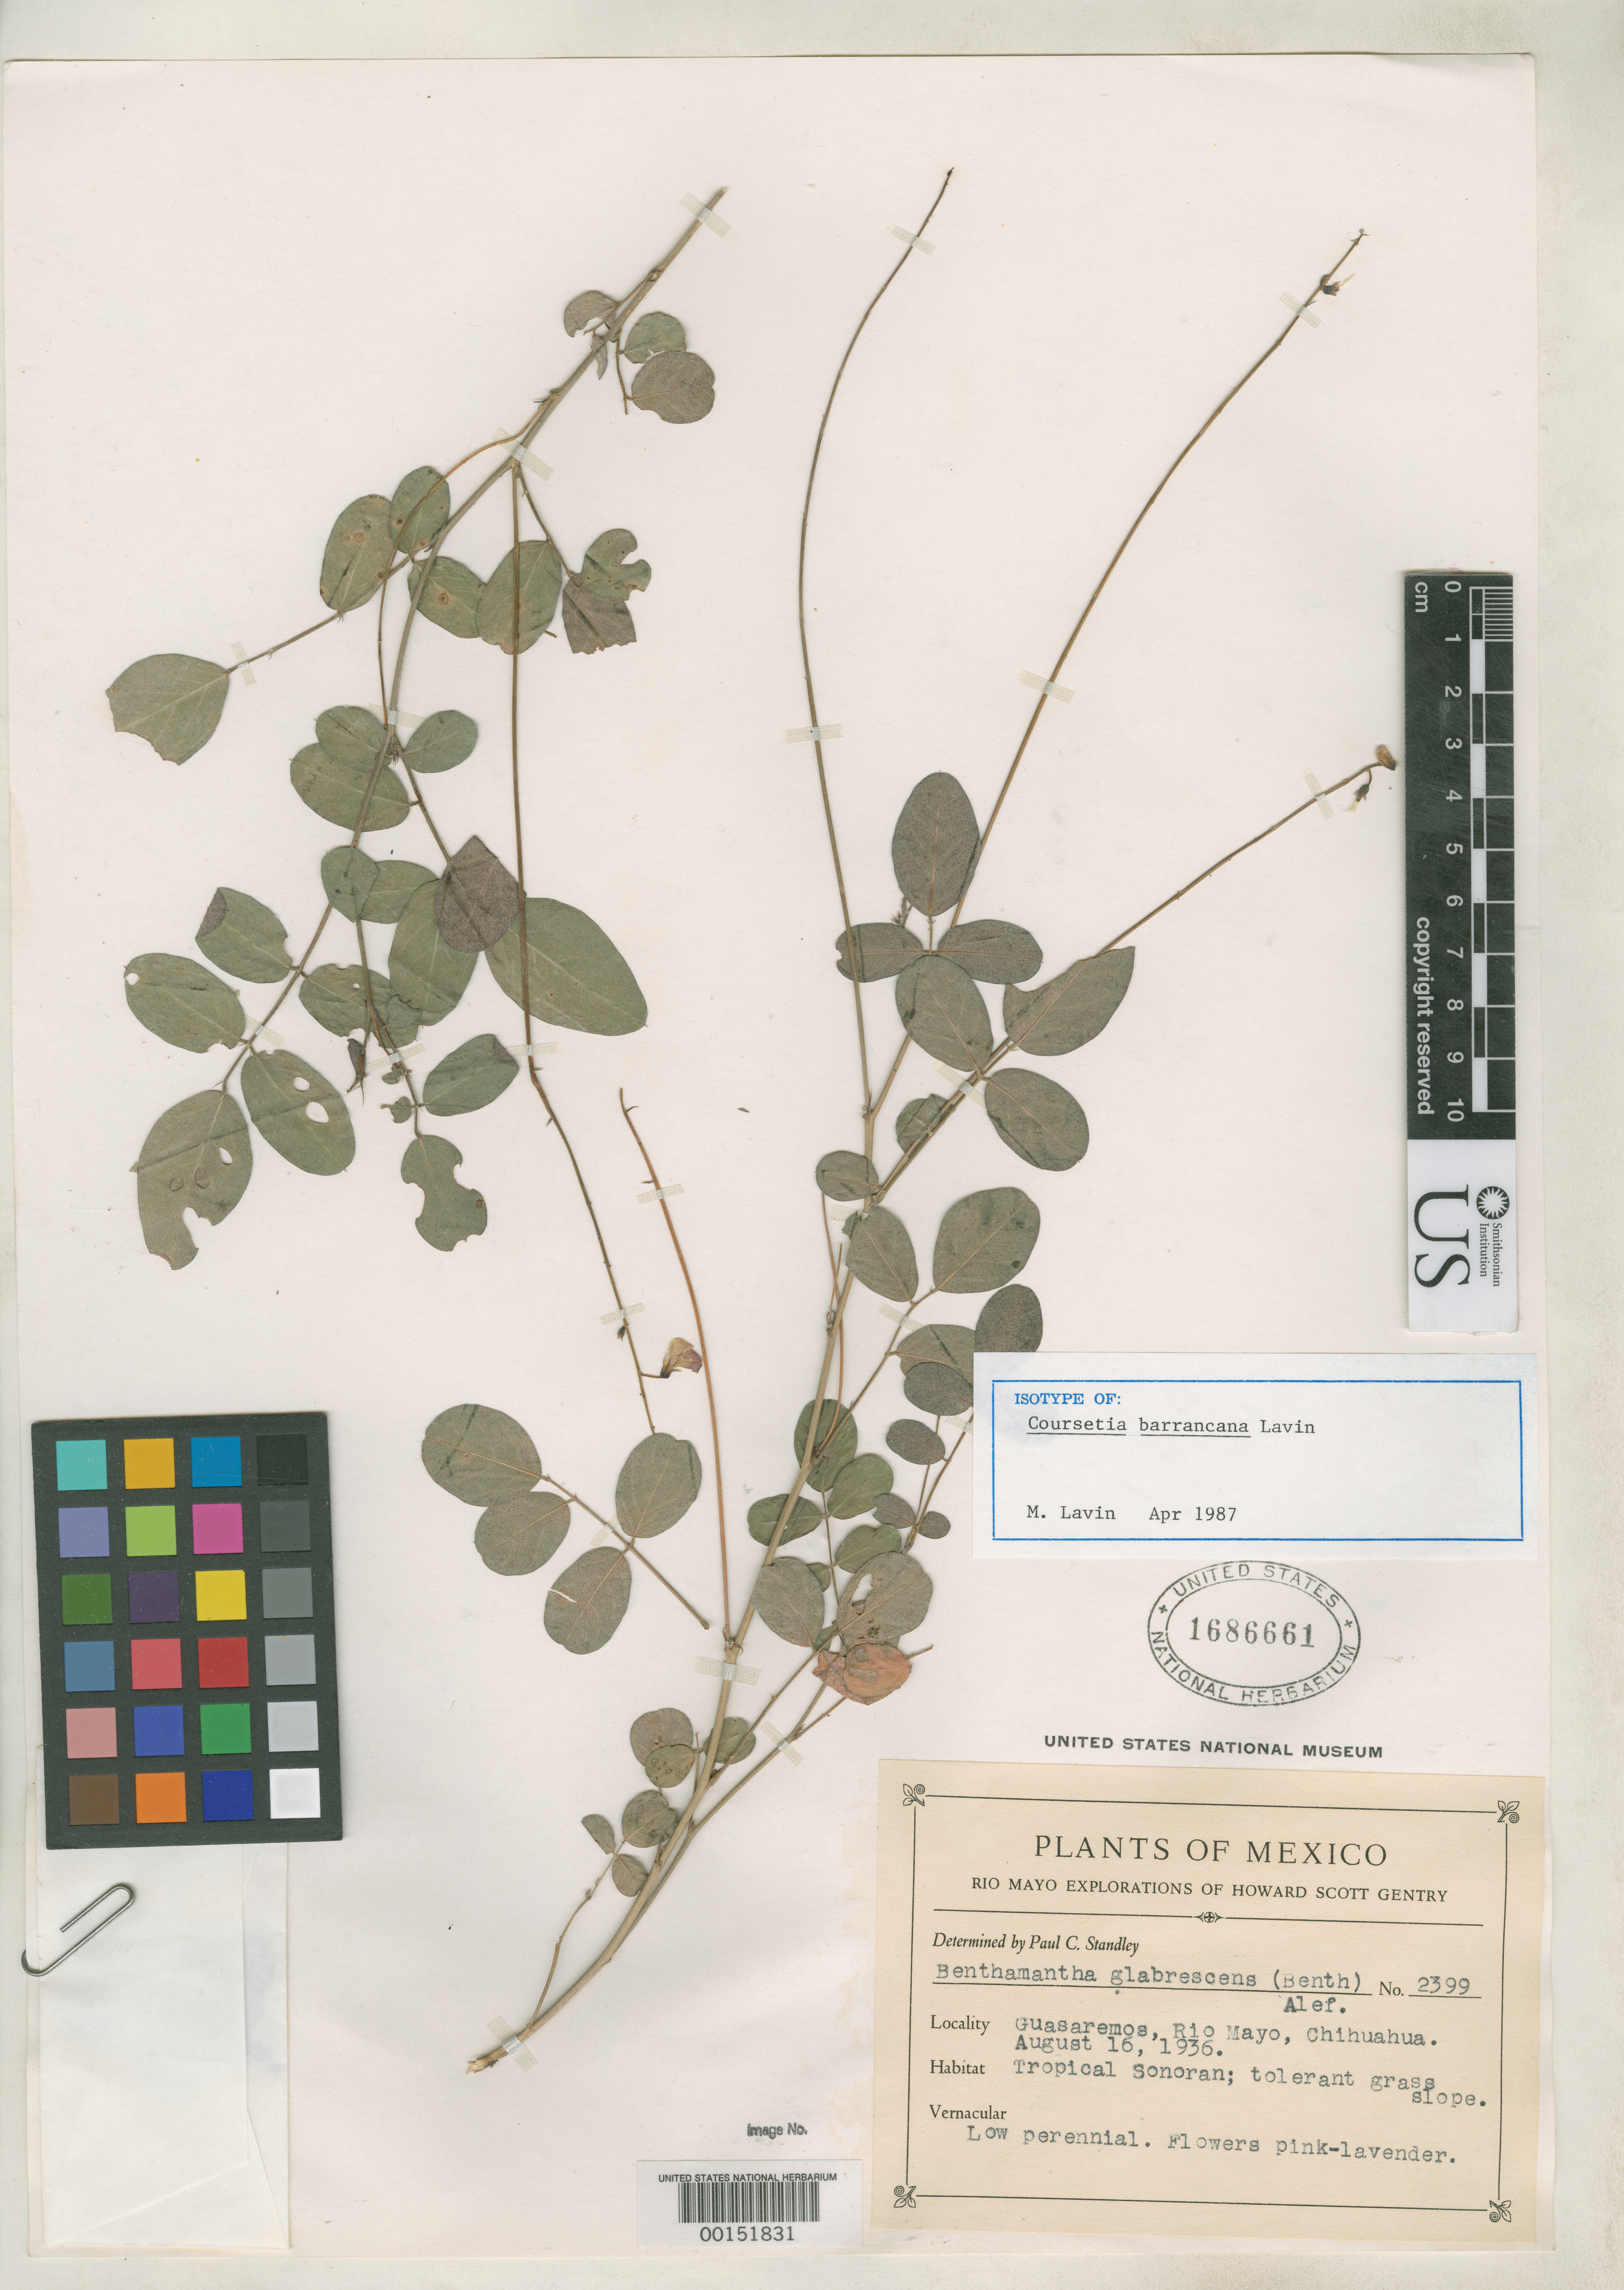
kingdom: Plantae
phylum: Tracheophyta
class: Magnoliopsida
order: Fabales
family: Fabaceae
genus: Coursetia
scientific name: Coursetia barrancana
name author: Lavin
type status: Isotype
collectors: H. S. Gentry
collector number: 2399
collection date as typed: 16 Aug 1936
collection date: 1936-08-16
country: Mexico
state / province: Chihuahua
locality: Guasaremos, Rio Mayo.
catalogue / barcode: US 1686661